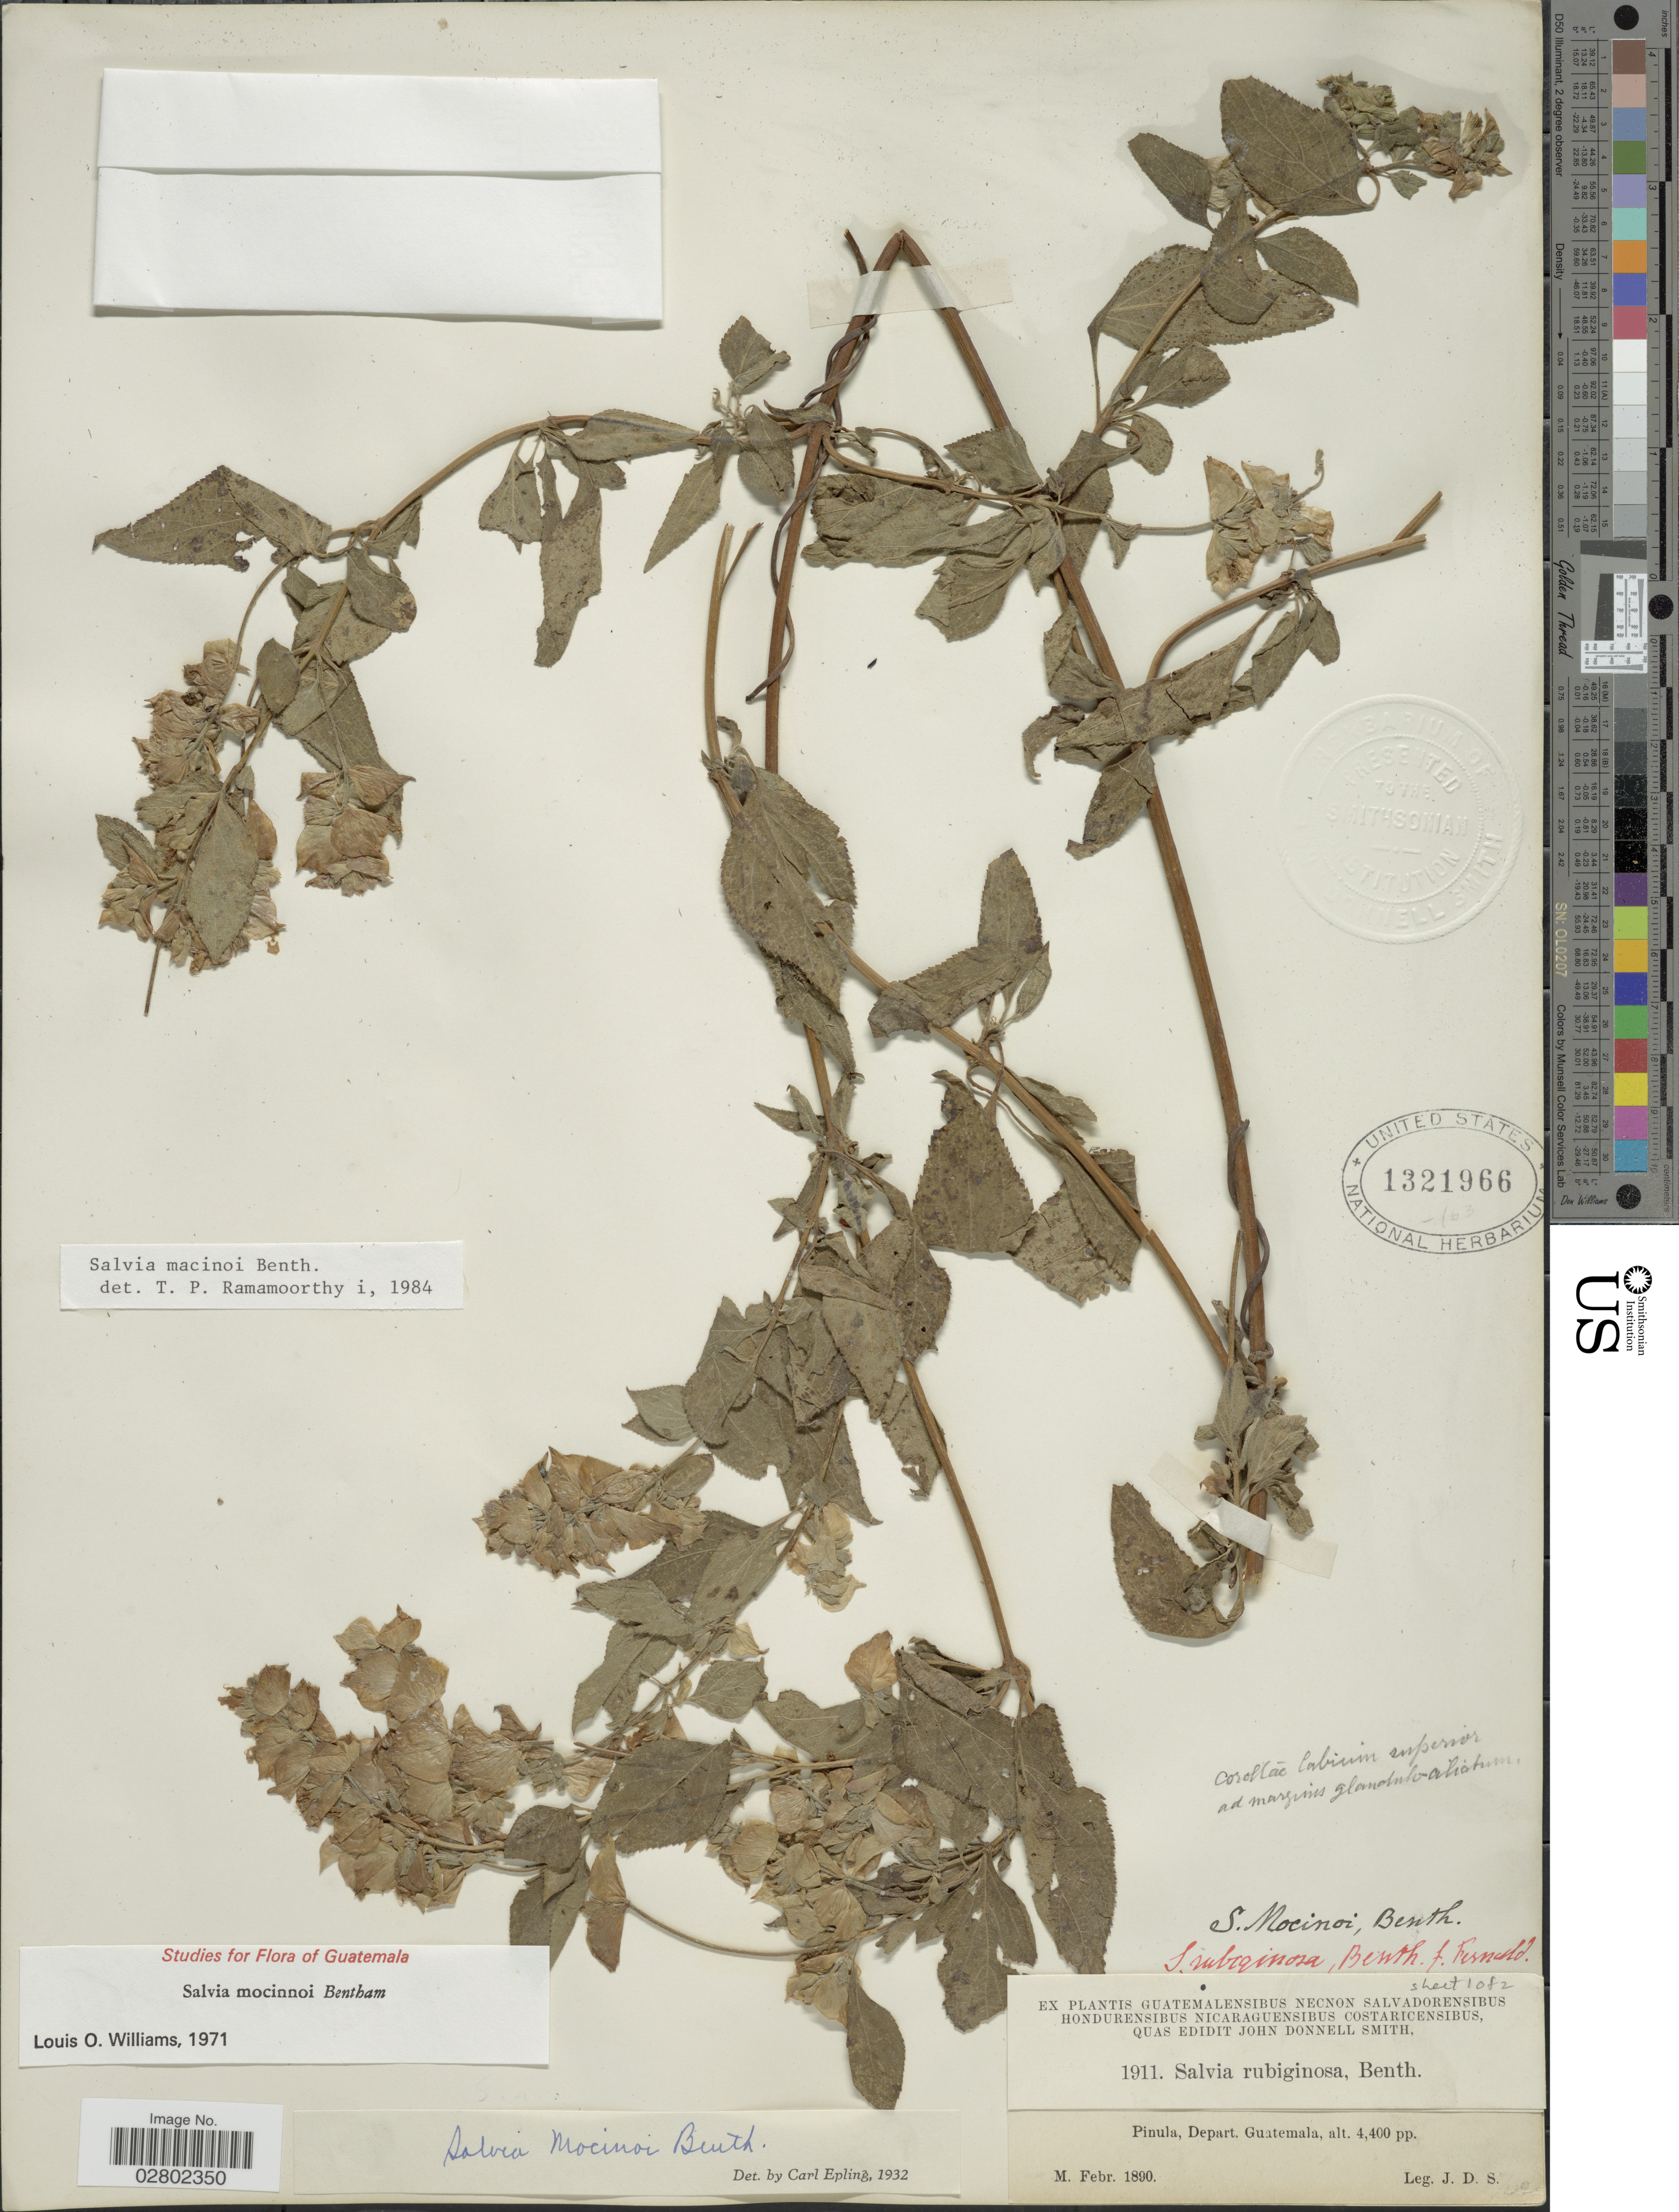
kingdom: Plantae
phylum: Tracheophyta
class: Magnoliopsida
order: Lamiales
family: Lamiaceae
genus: Salvia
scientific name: Salvia mocinoi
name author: Benth.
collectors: J. Donnell Smith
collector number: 1911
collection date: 1890-02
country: Guatemala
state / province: Guatemala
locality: Pinula, Depart. Guatemala.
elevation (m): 1341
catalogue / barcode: US 1321966